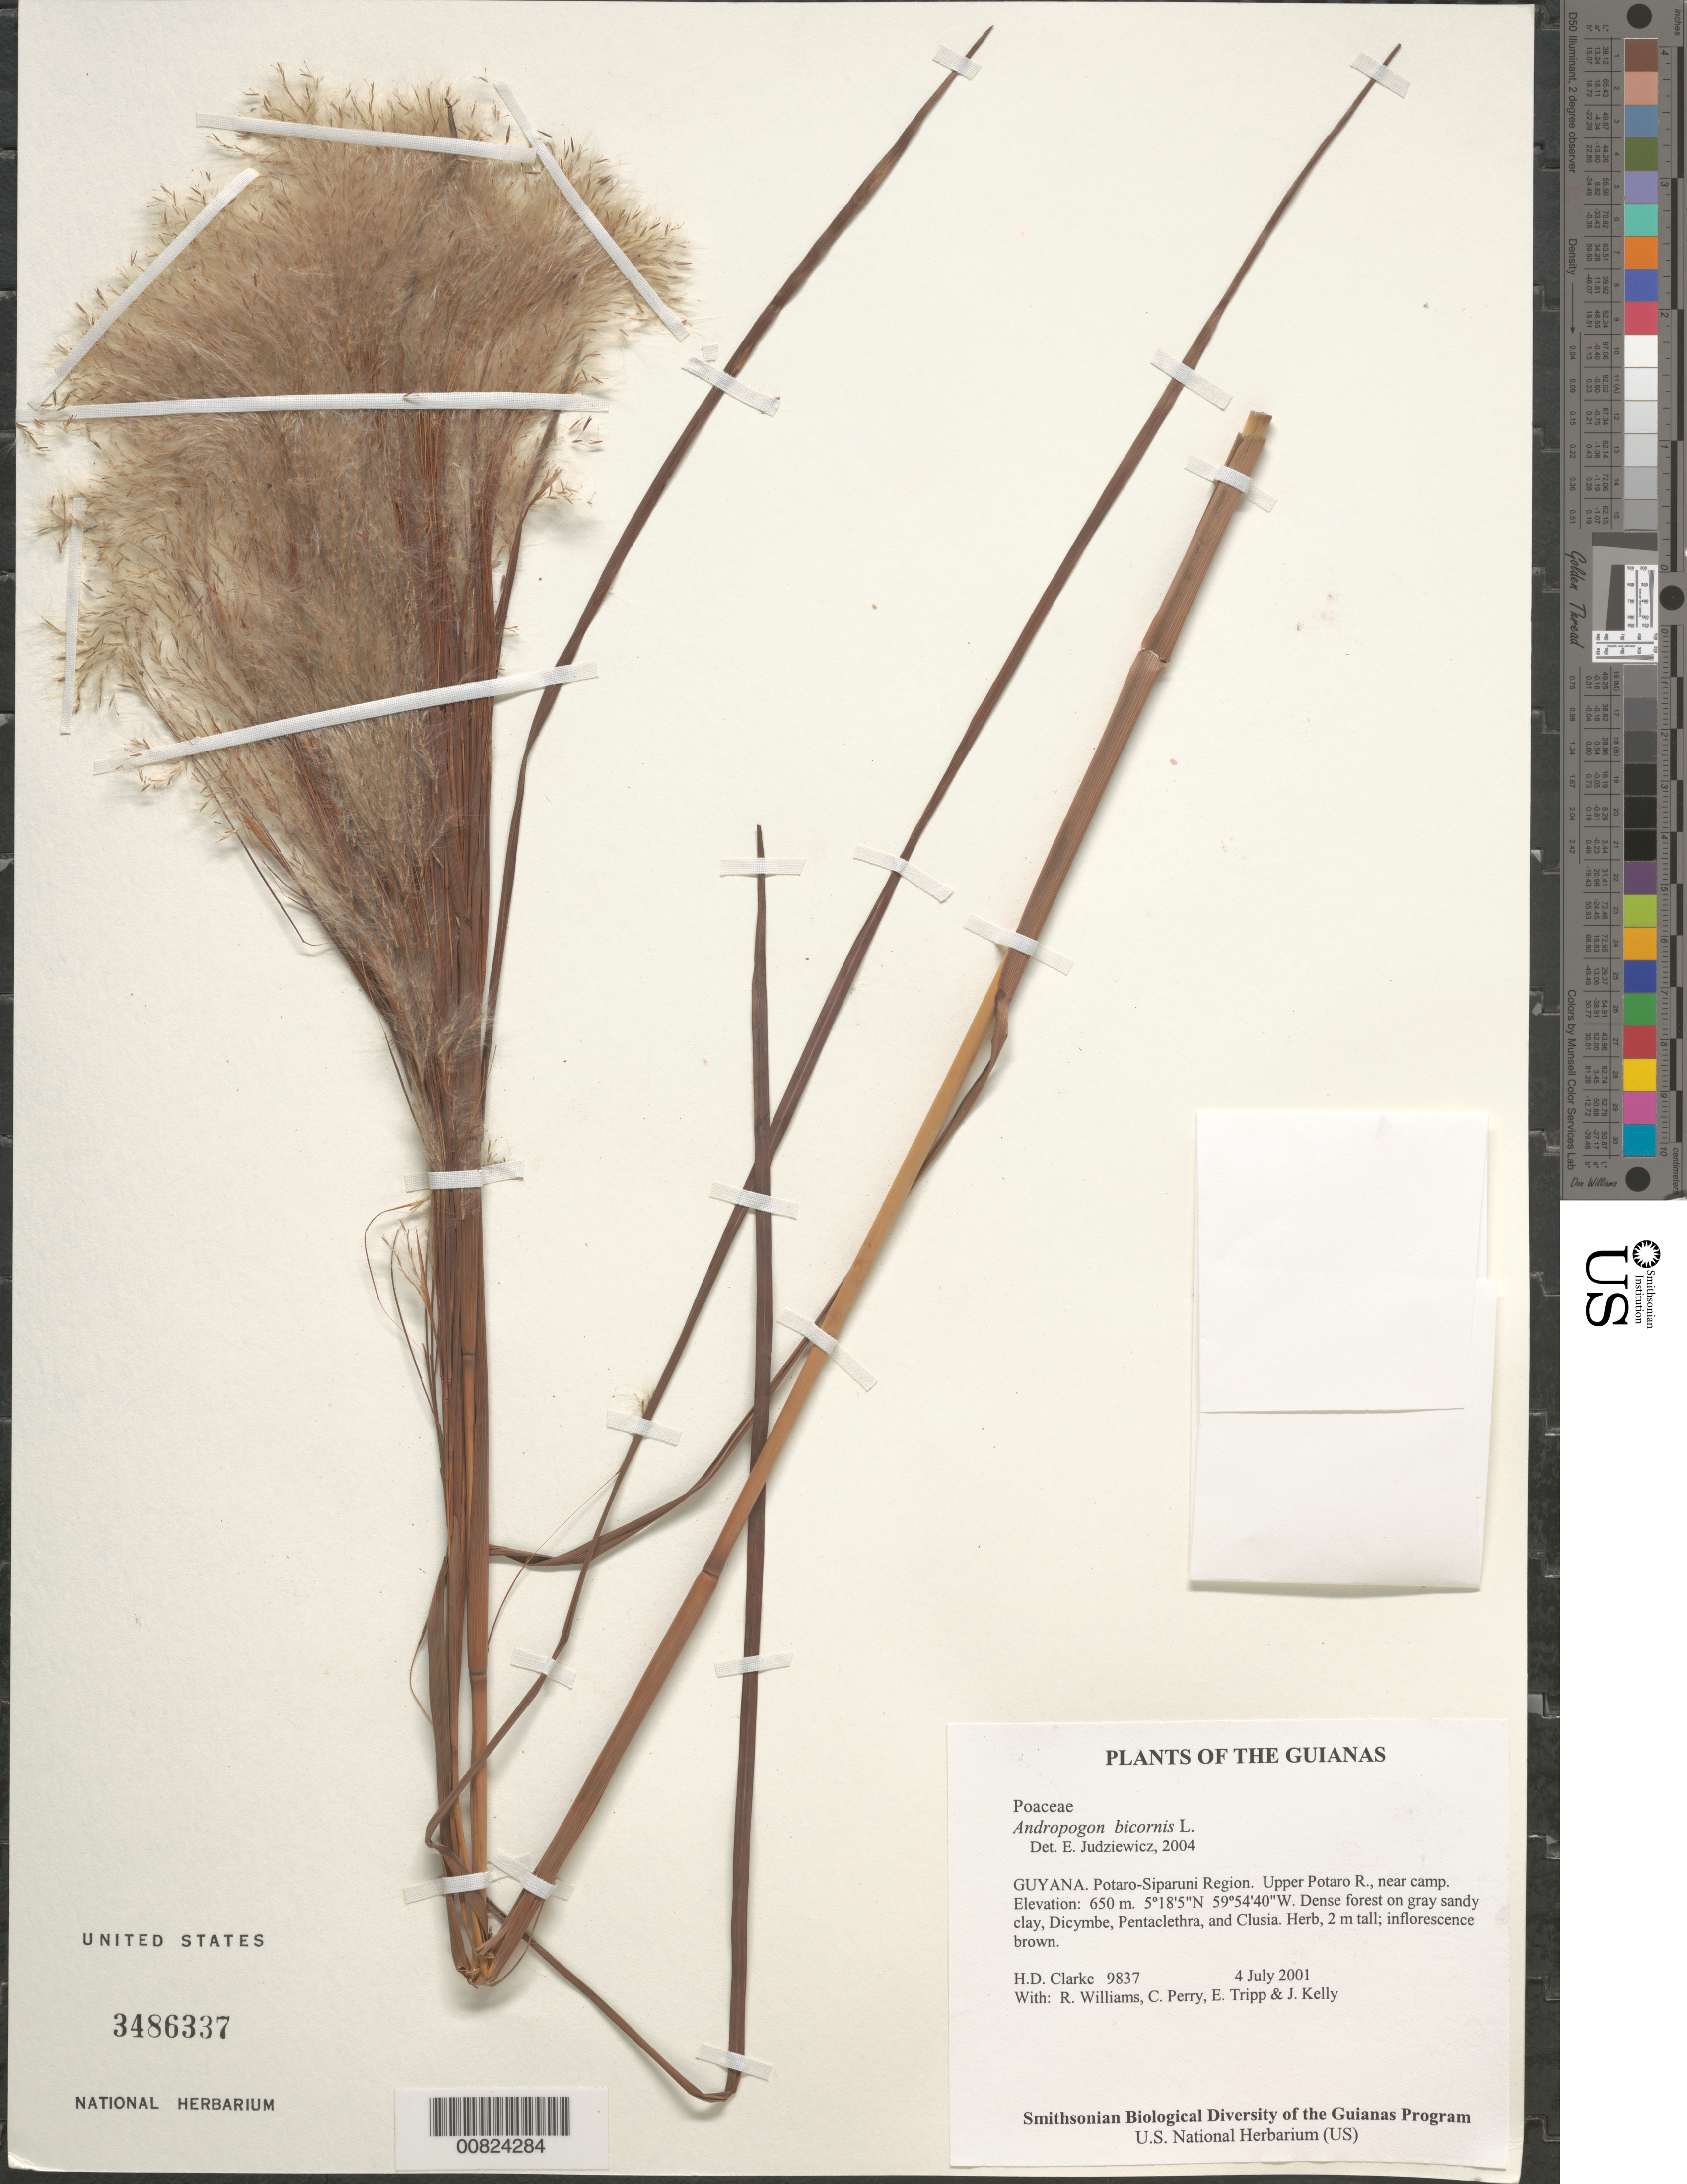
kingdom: Plantae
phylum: Tracheophyta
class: Liliopsida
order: Poales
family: Poaceae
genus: Andropogon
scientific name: Andropogon bicornis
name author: L.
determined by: Judziewicz, E. J.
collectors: H. D. Clarke, R. Williams, C. Perry, E. Tripp & J. Kelly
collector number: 9837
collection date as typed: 4 July 2001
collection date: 2001-07-04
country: Guyana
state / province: Potaro-Siparuni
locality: Upper Potaro R., near camp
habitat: Dense forest on gray sandy clay, Dicymbe, Pentaclethra, and Clusia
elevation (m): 650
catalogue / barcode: US 3486337